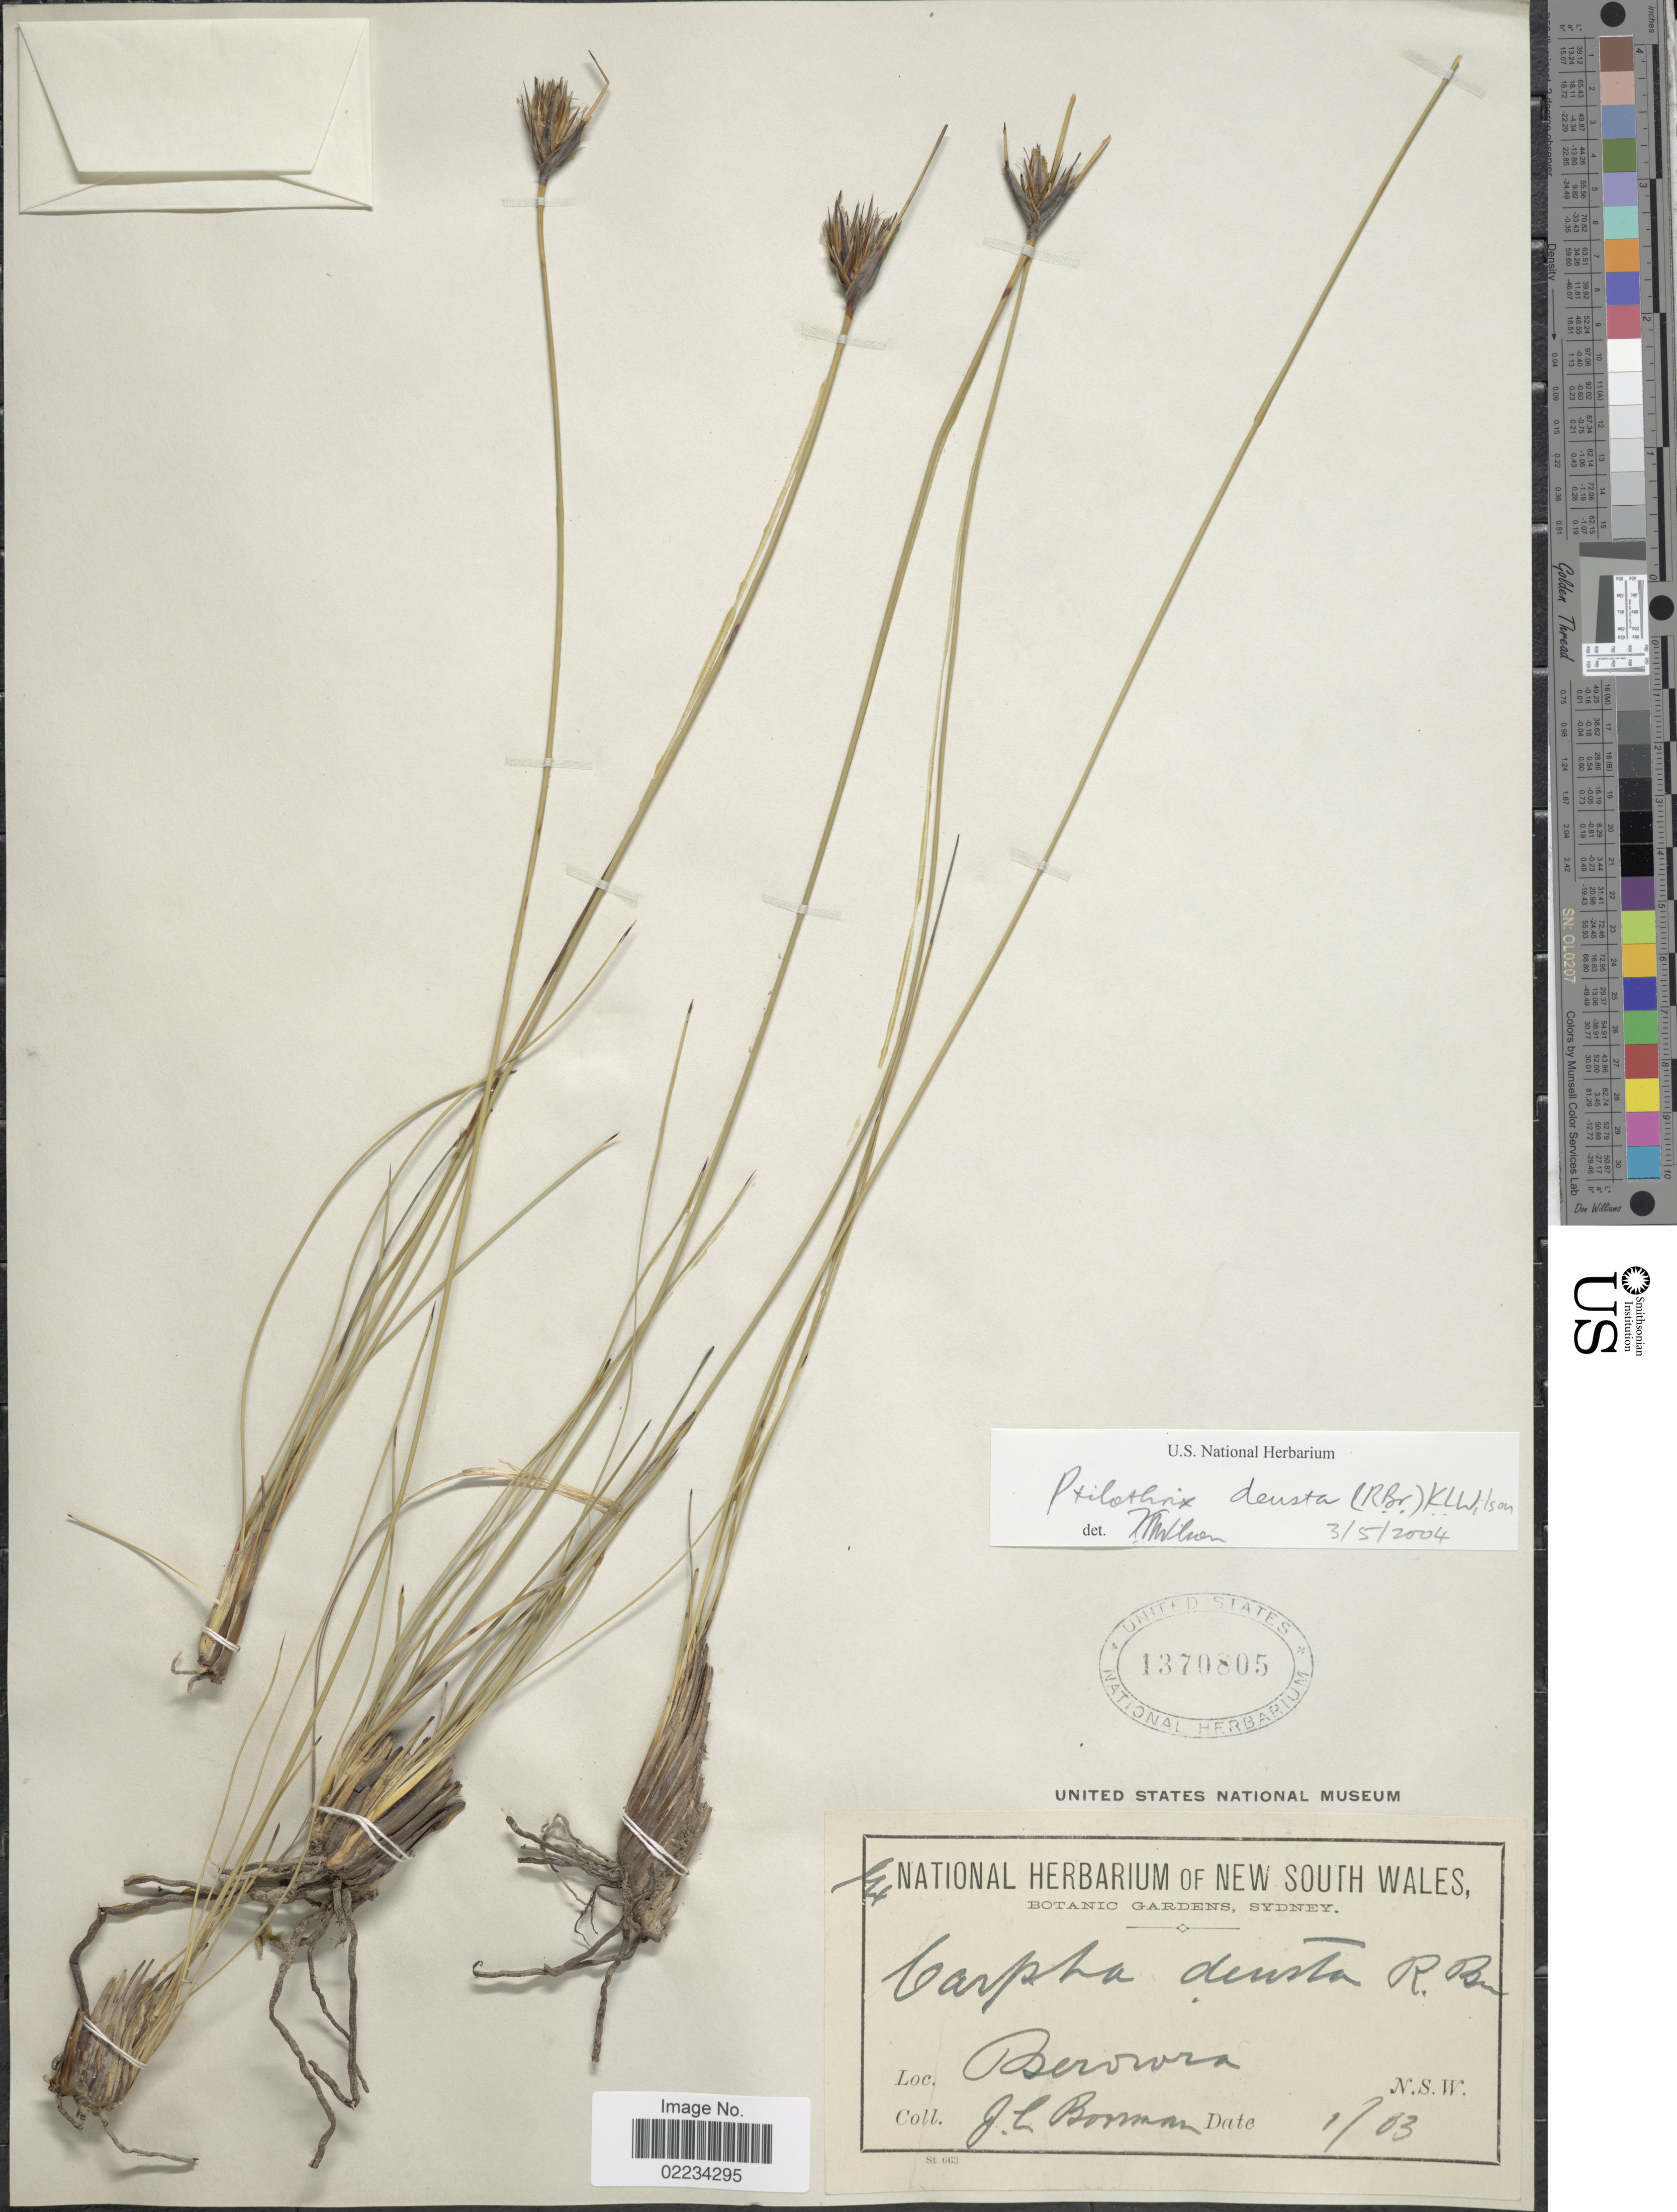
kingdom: Plantae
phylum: Tracheophyta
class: Liliopsida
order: Poales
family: Cyperaceae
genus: Ptilothrix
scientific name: Ptilothrix deusta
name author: (R. Br.) K.L. Wilson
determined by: Wilson, K. L.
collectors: J. Boorman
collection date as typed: Transcribed d/m/y: /1/3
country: Australia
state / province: New South Wales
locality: Berowra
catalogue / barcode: US 1370805